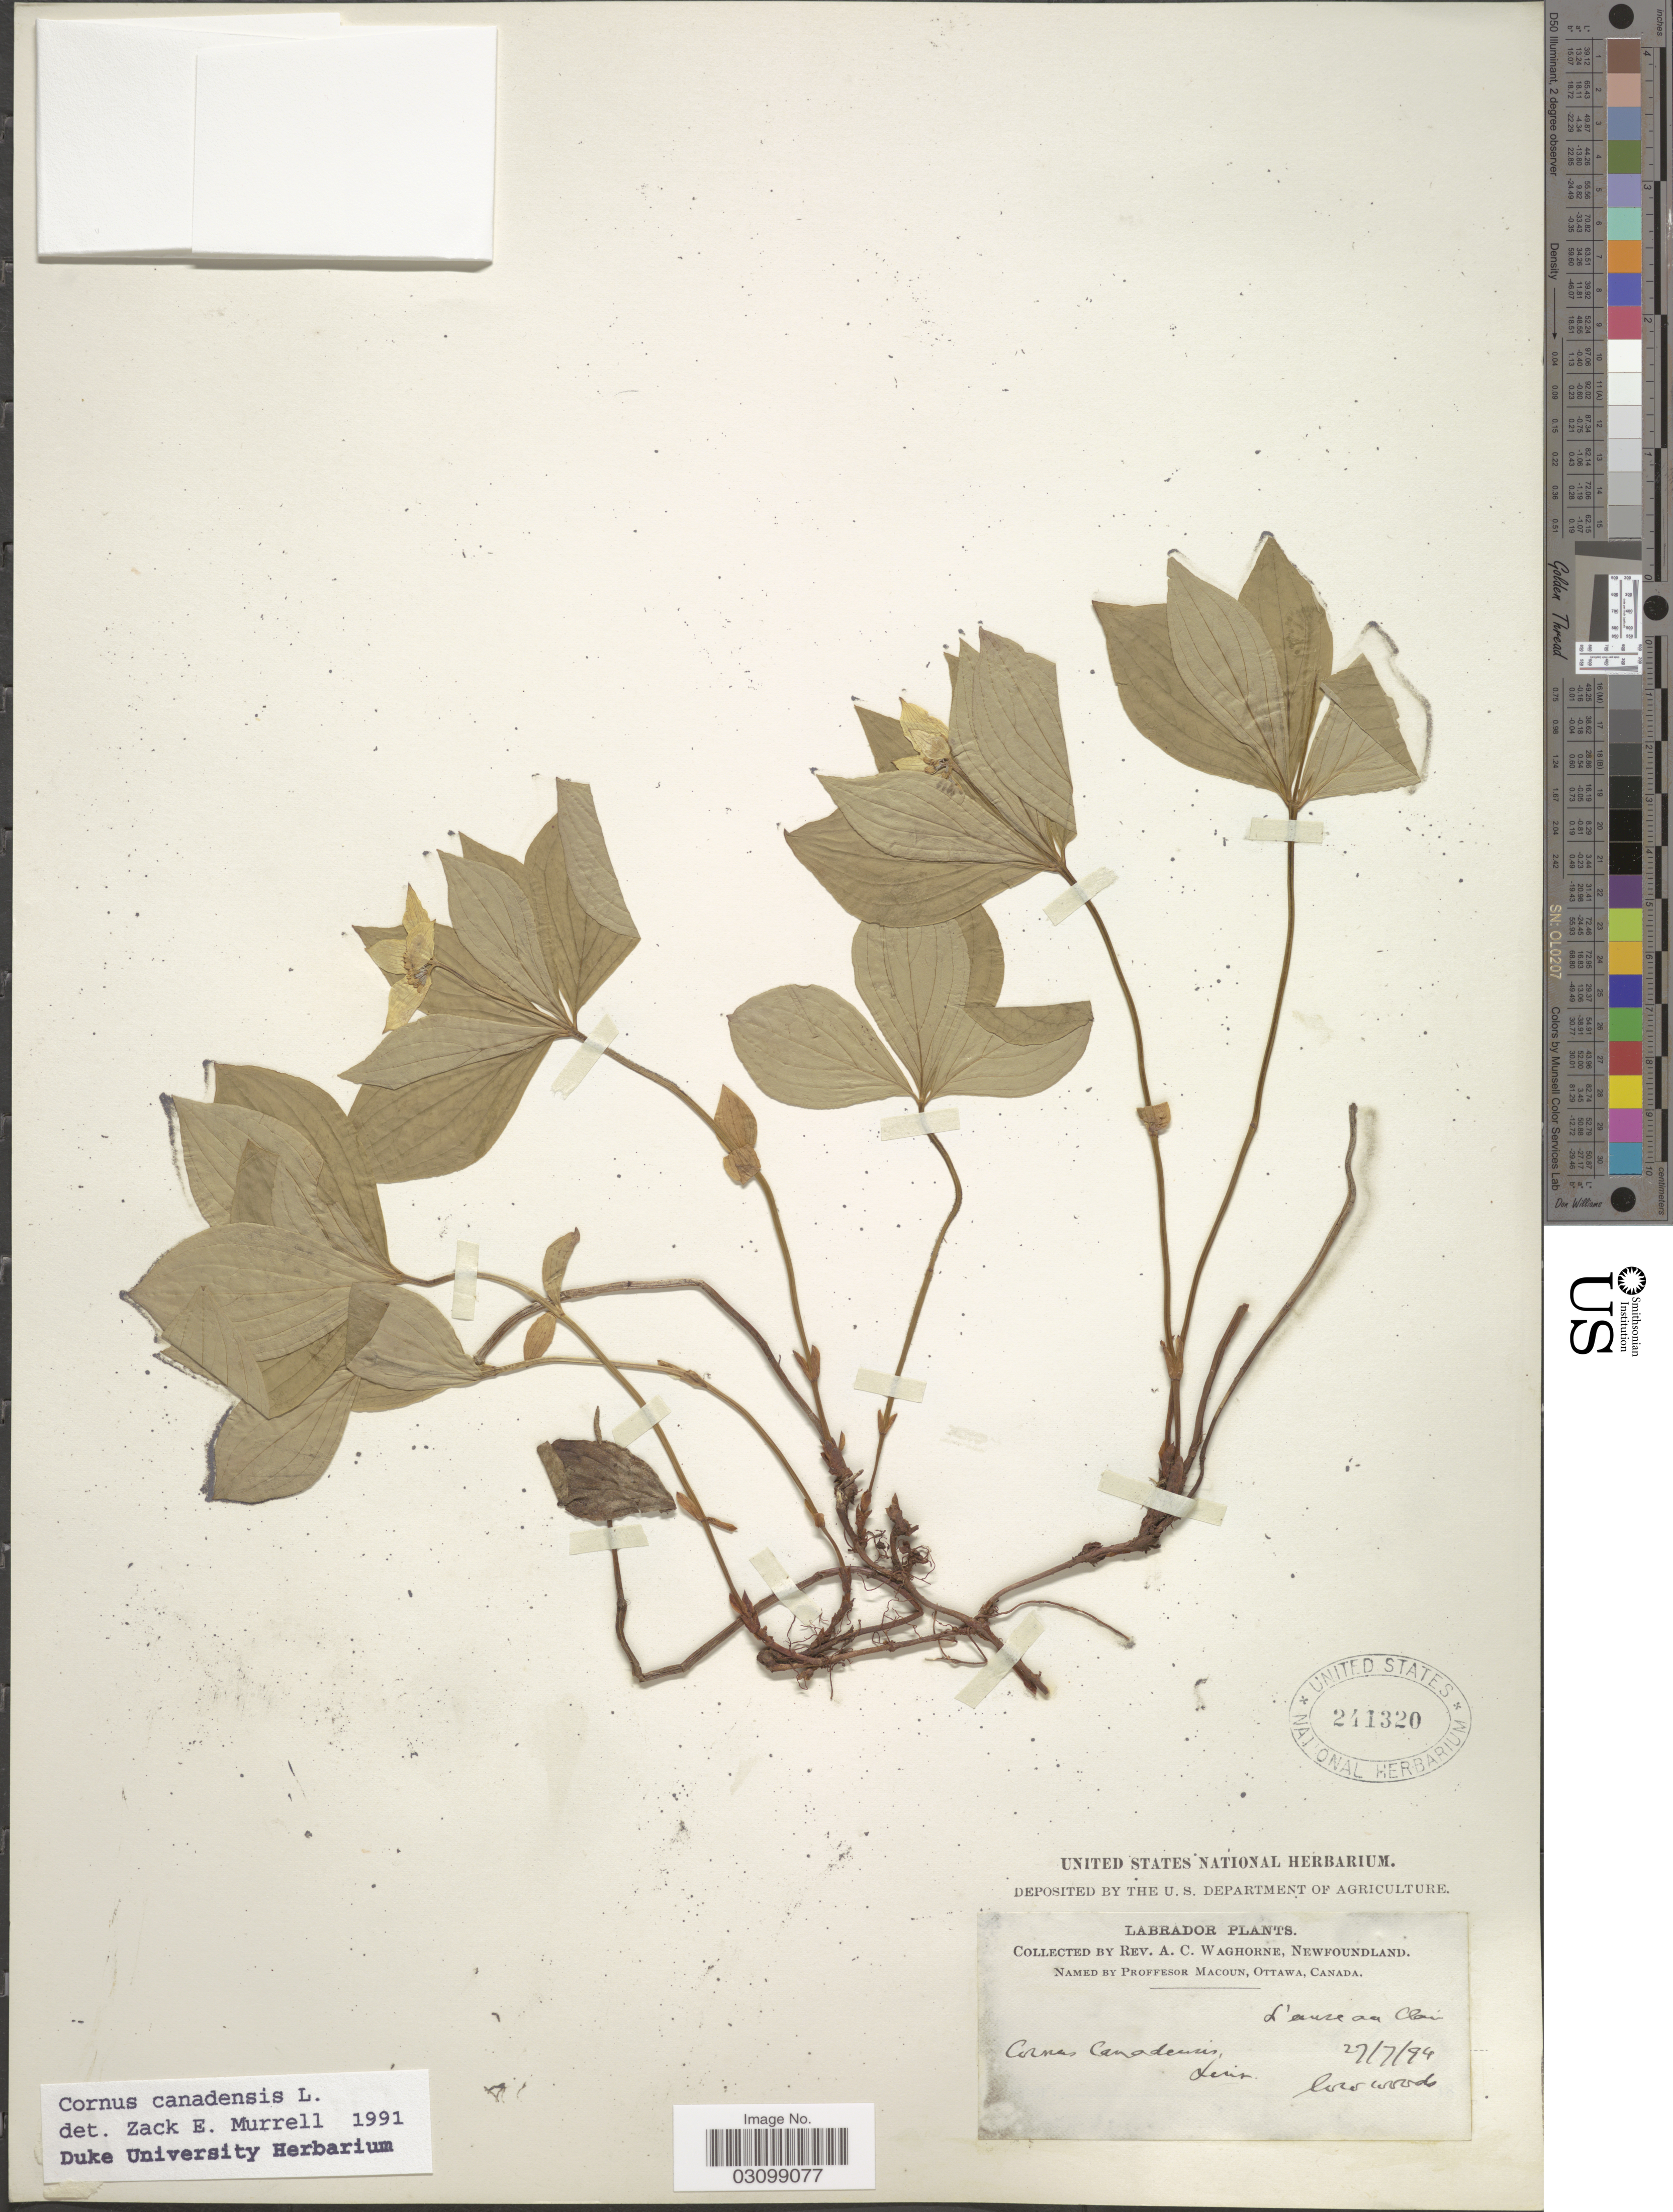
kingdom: Plantae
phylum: Tracheophyta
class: Magnoliopsida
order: Cornales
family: Cornaceae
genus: Cornus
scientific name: Cornus canadensis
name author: L.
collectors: A. Waghorne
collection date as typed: Transcribed d/m/y: 27/7/94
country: Canada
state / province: Newfoundland and Labrador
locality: Labrador. L'anse au Clair.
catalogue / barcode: US 241320